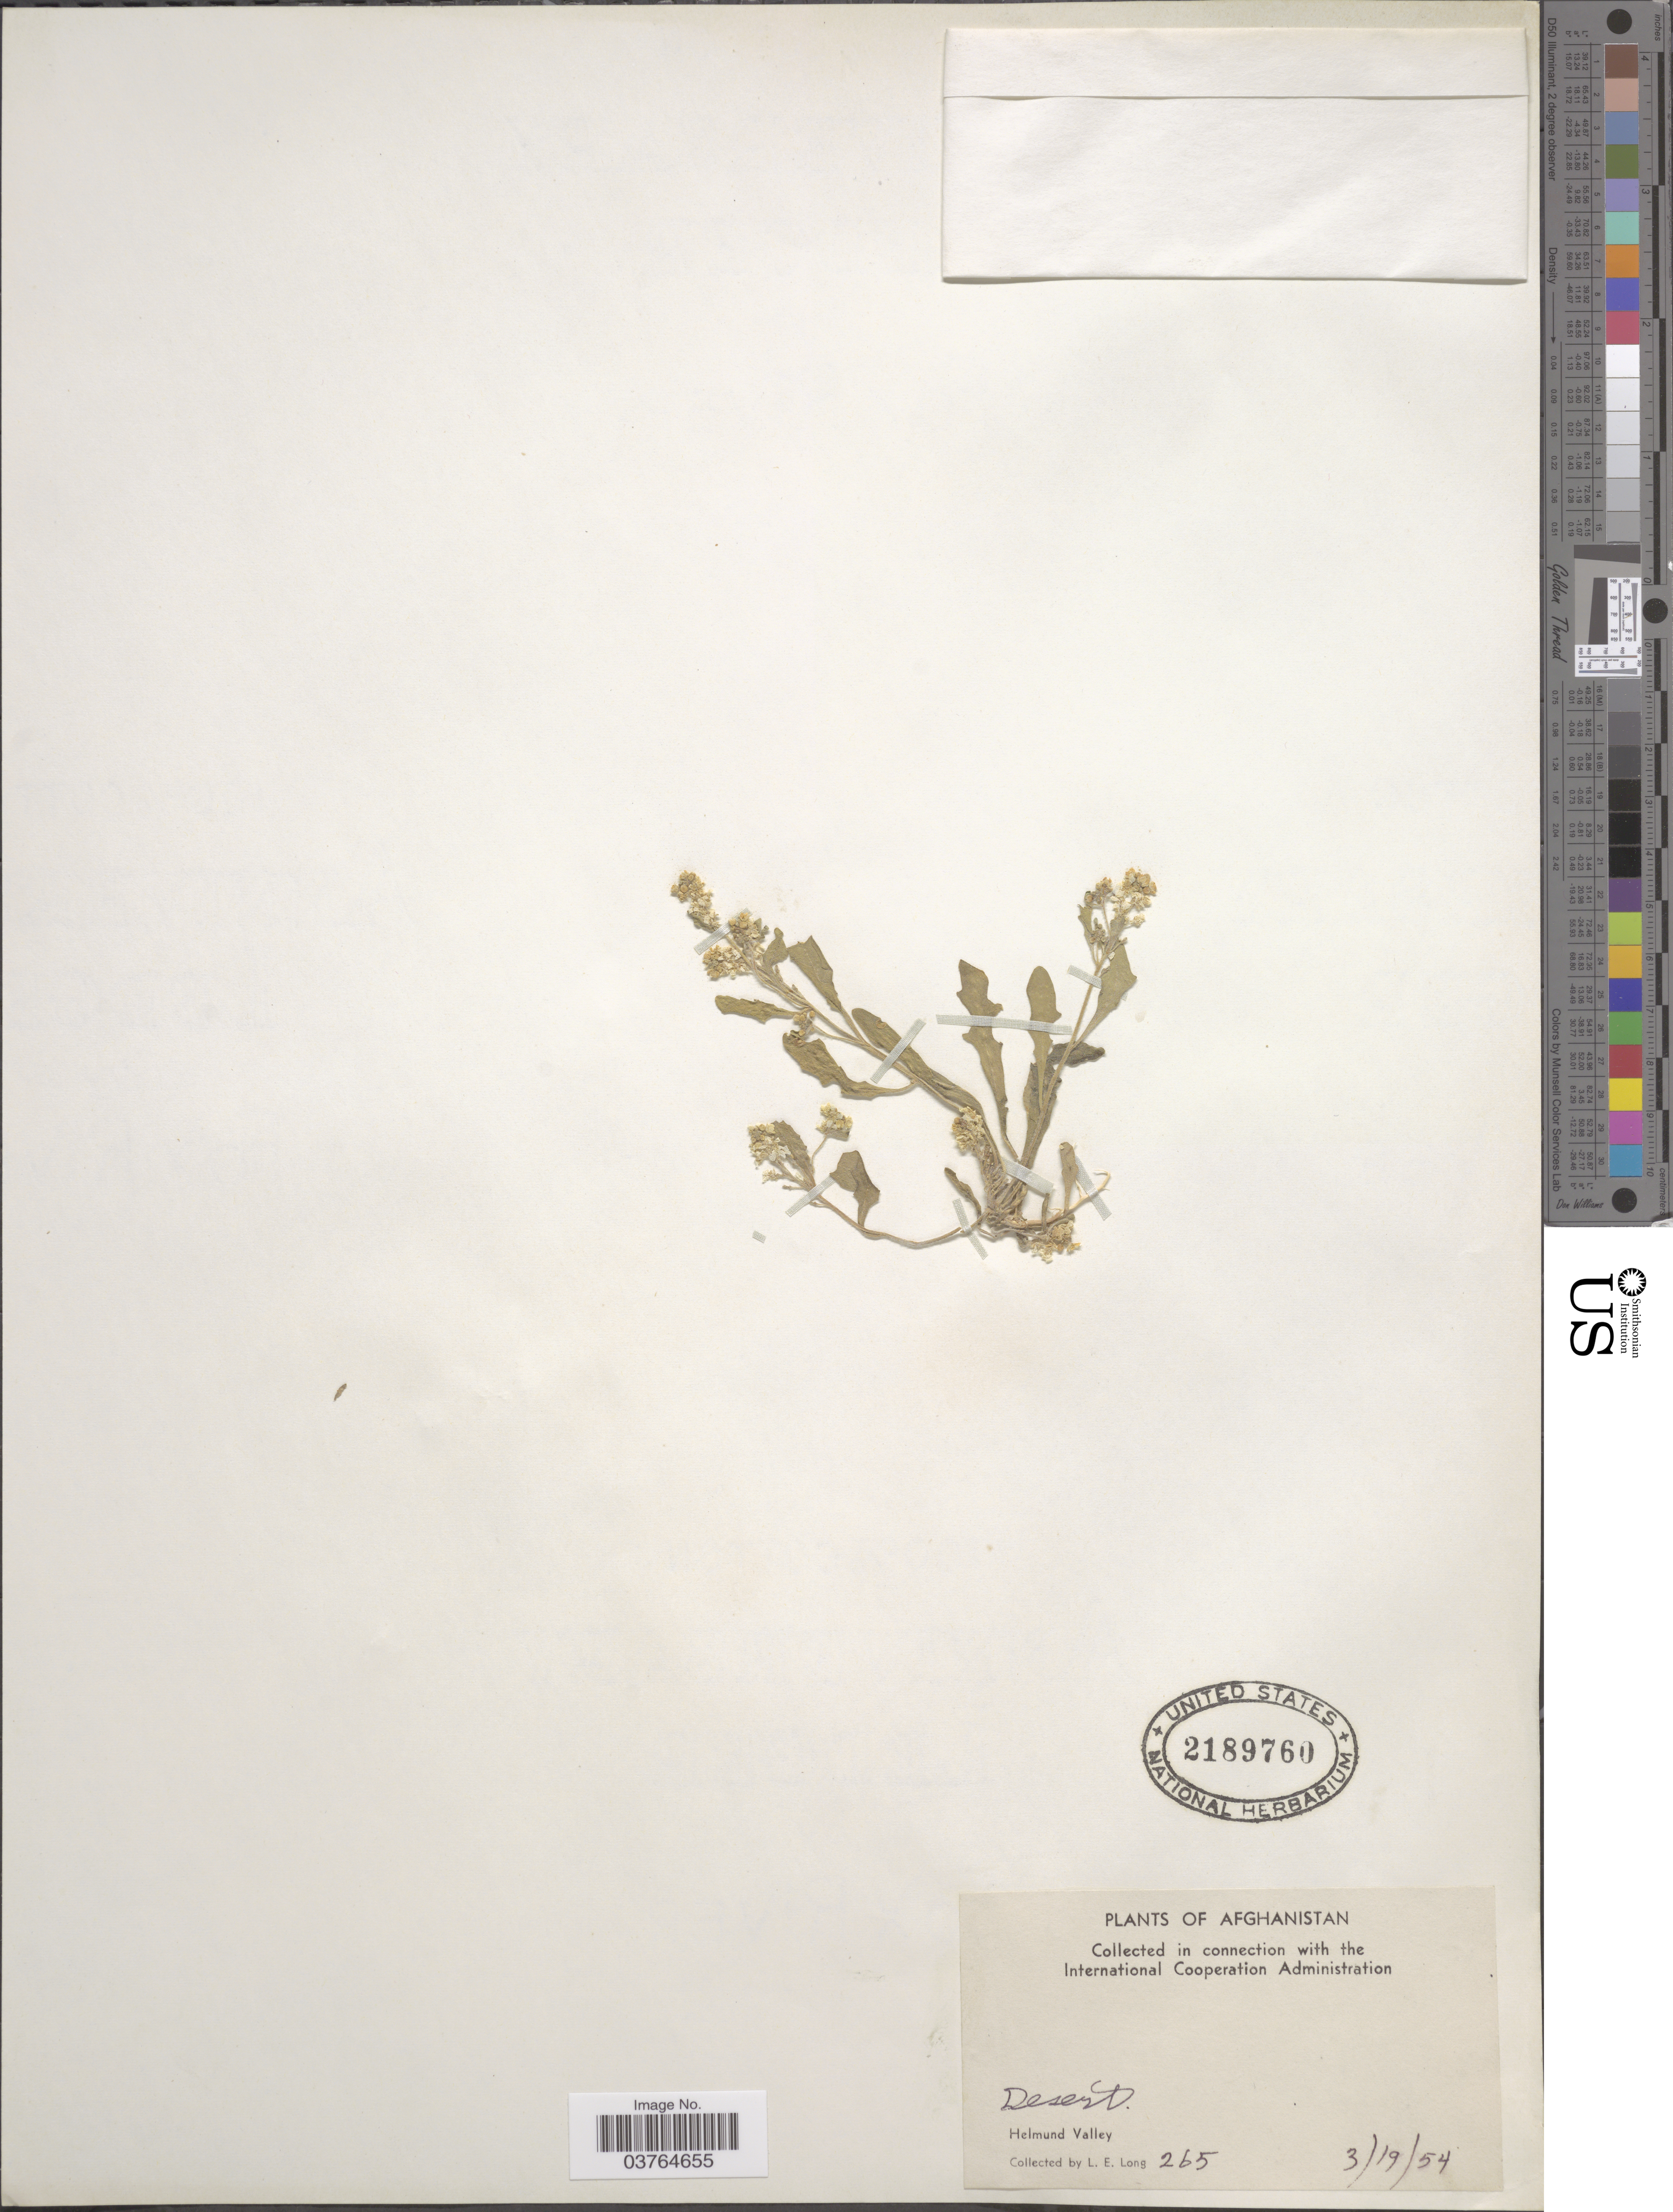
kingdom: Plantae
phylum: Tracheophyta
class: Magnoliopsida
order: Brassicales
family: Brassicaceae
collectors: L. E. Long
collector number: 265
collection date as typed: Transcribed d/m/y: 19/3/54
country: Afghanistan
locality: Desert. Helmund Valley.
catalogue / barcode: US 2189760